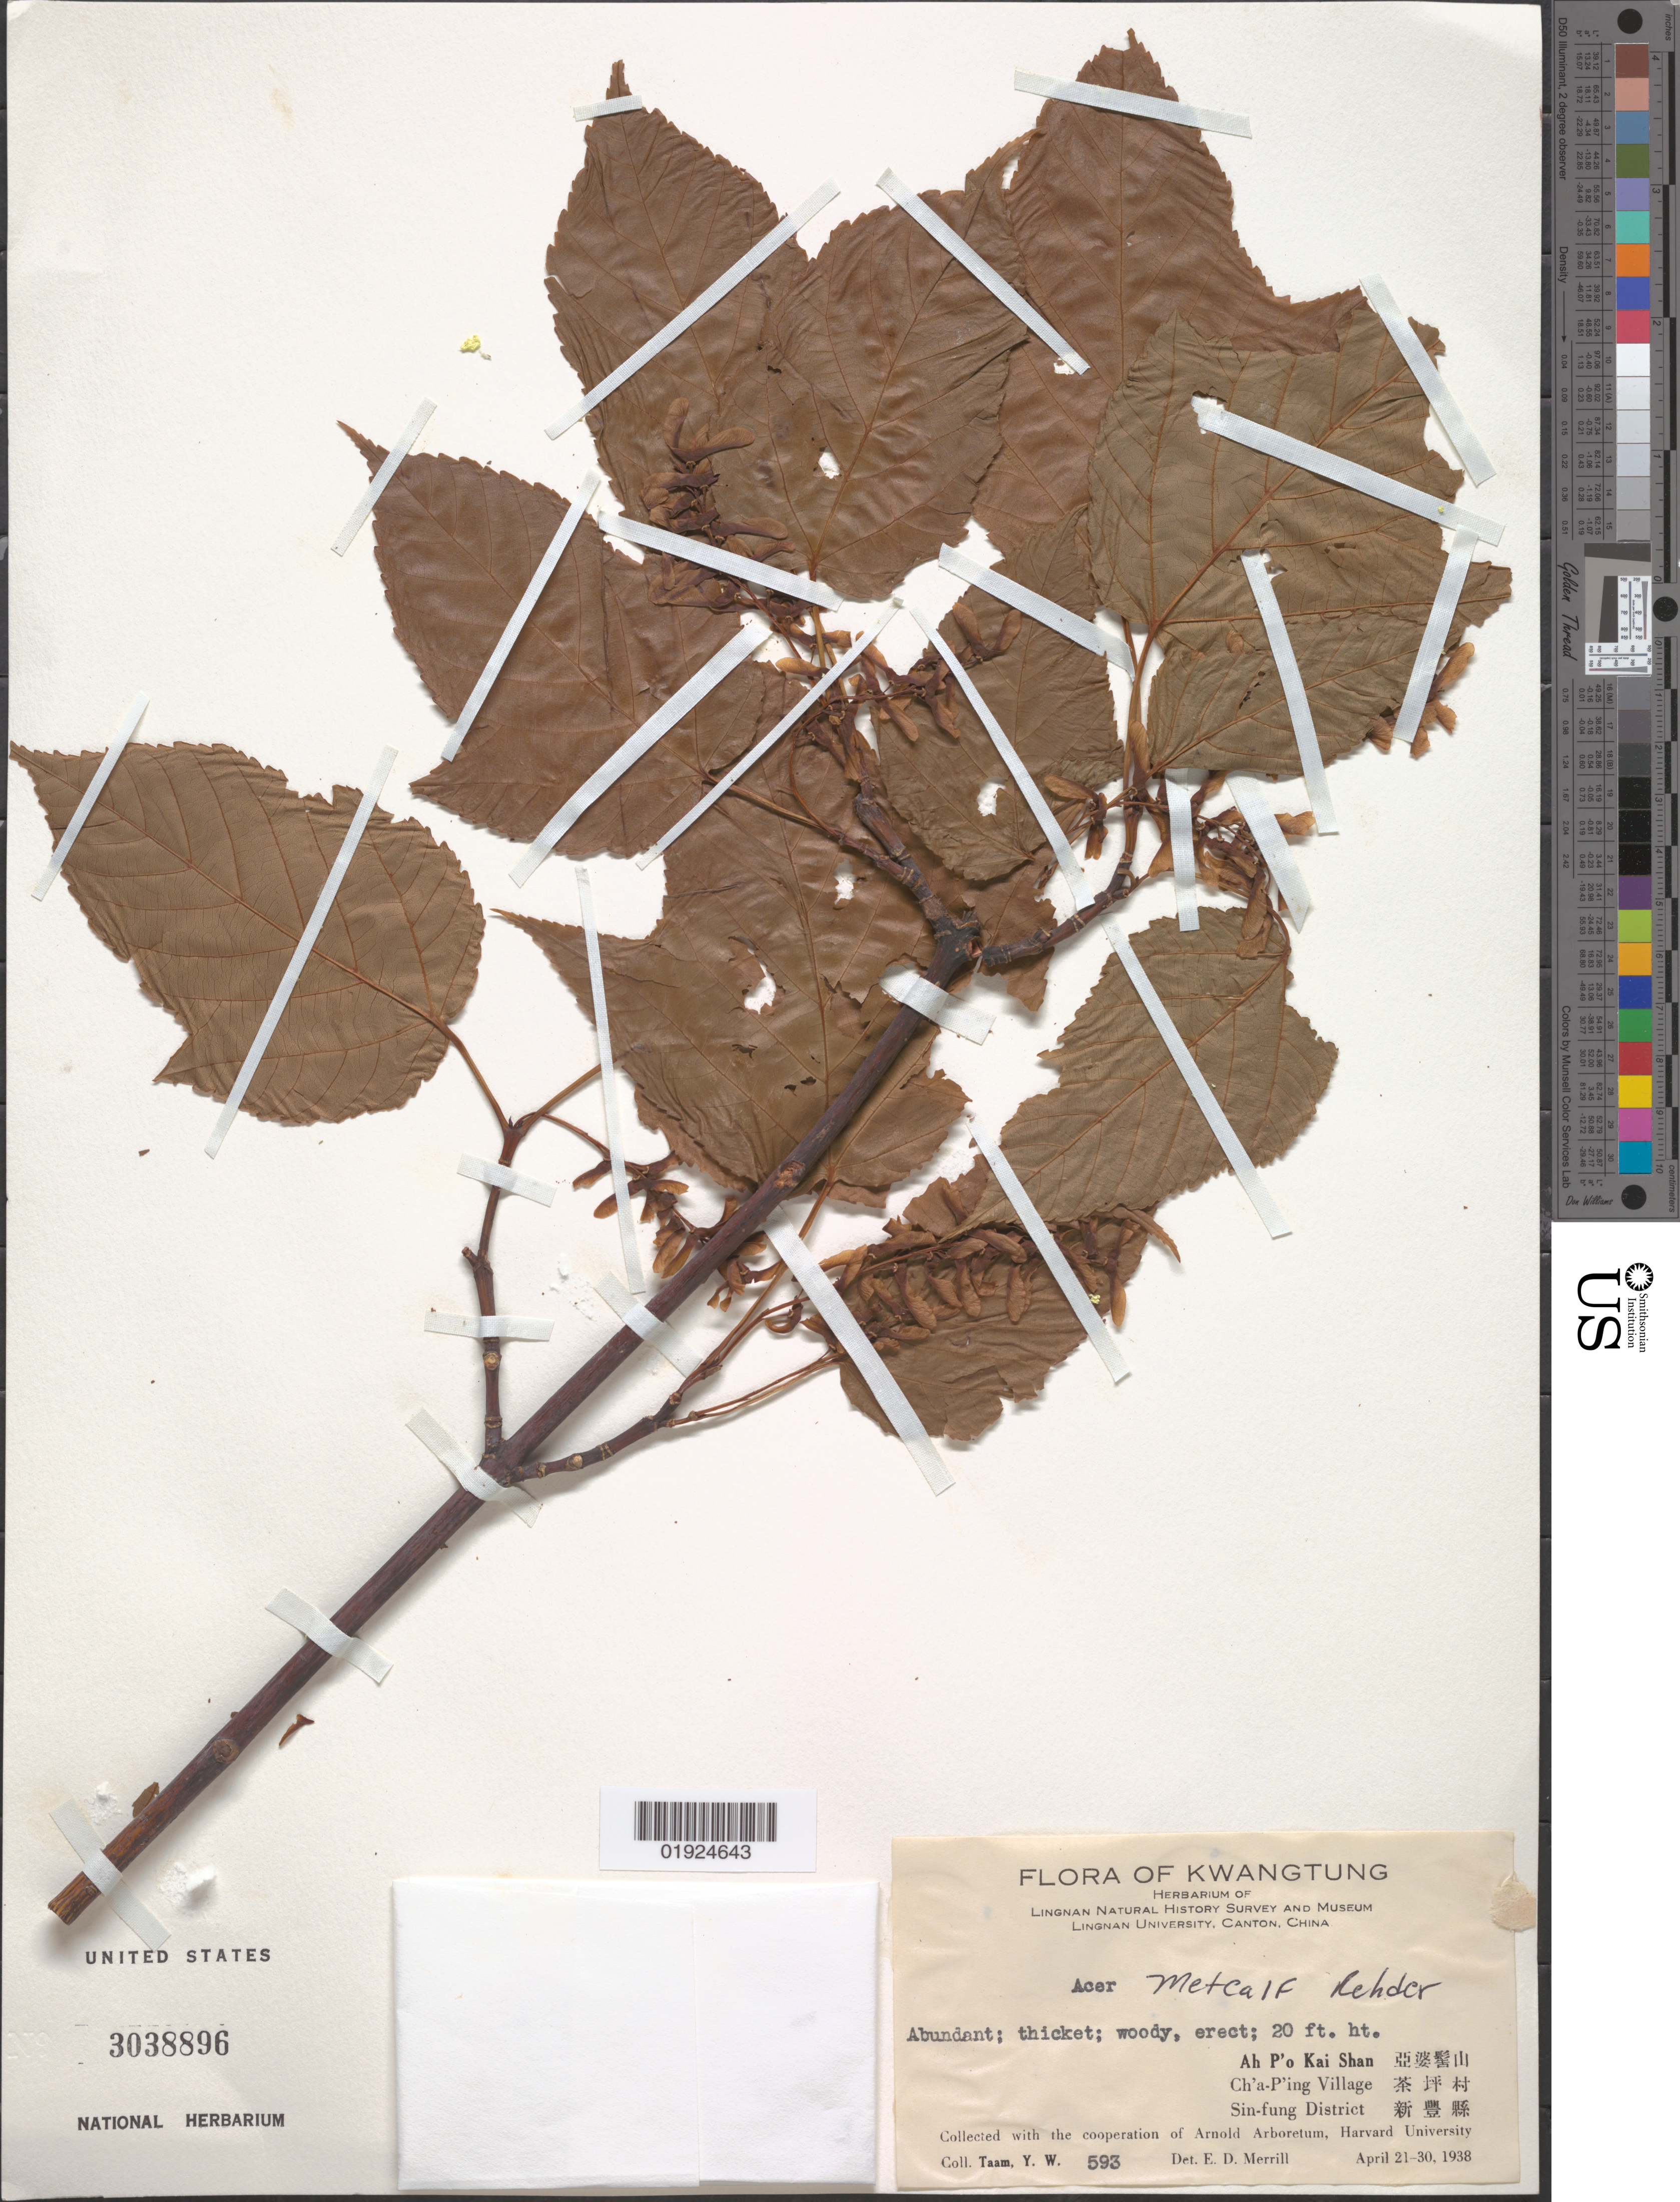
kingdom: Plantae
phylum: Tracheophyta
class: Magnoliopsida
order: Sapindales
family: Sapindaceae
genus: Acer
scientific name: Acer metcalfii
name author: Rehder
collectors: Y. W. Taam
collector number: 593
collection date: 1938-04-21/1938-04-30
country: China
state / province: Guangdong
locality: Kwangtung [Guangdong], Ah P'o Kai Shan, Ch'a-P'ing Village, Sin-fung district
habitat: Thicket; abundant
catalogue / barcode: US 3038896